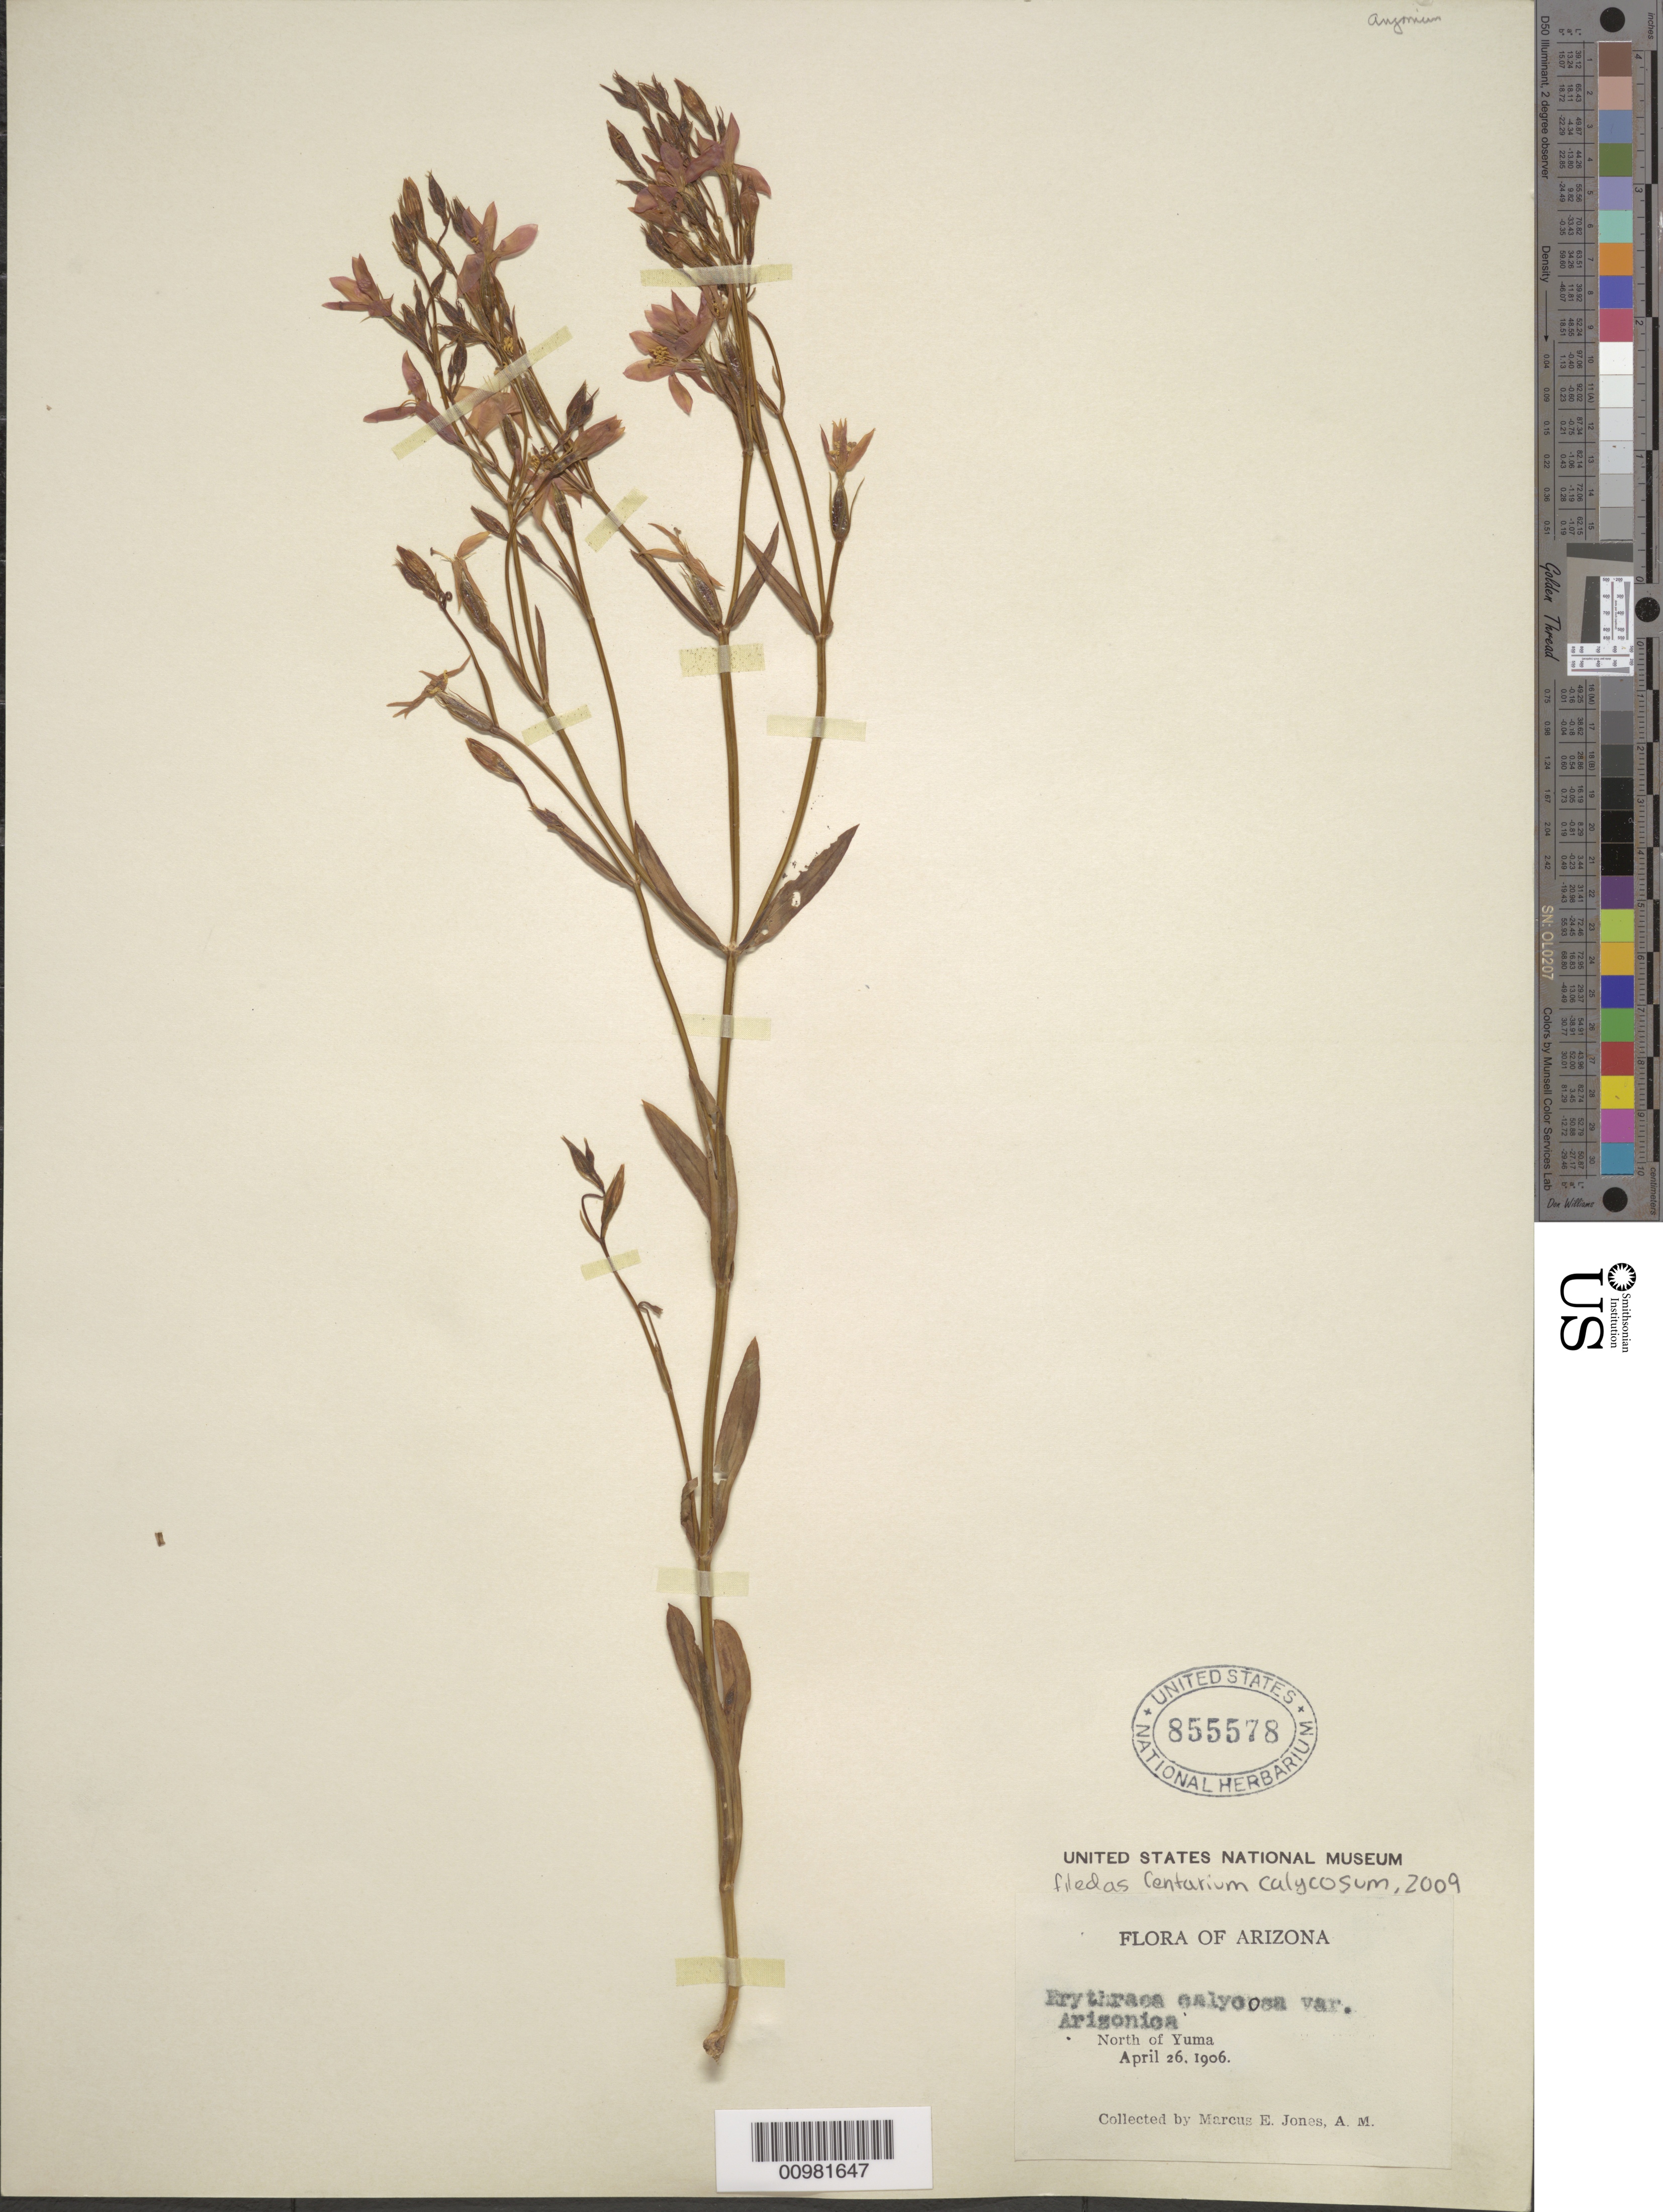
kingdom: Plantae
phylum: Tracheophyta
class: Magnoliopsida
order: Gentianales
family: Gentianaceae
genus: Centaurium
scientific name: Centaurium calycosum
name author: (Buckley) Buckley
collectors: M. E. Jones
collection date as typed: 26 Apr 1906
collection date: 1906-04-26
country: United States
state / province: Arizona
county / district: Yuma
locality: North of Yuma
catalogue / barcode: US 855578